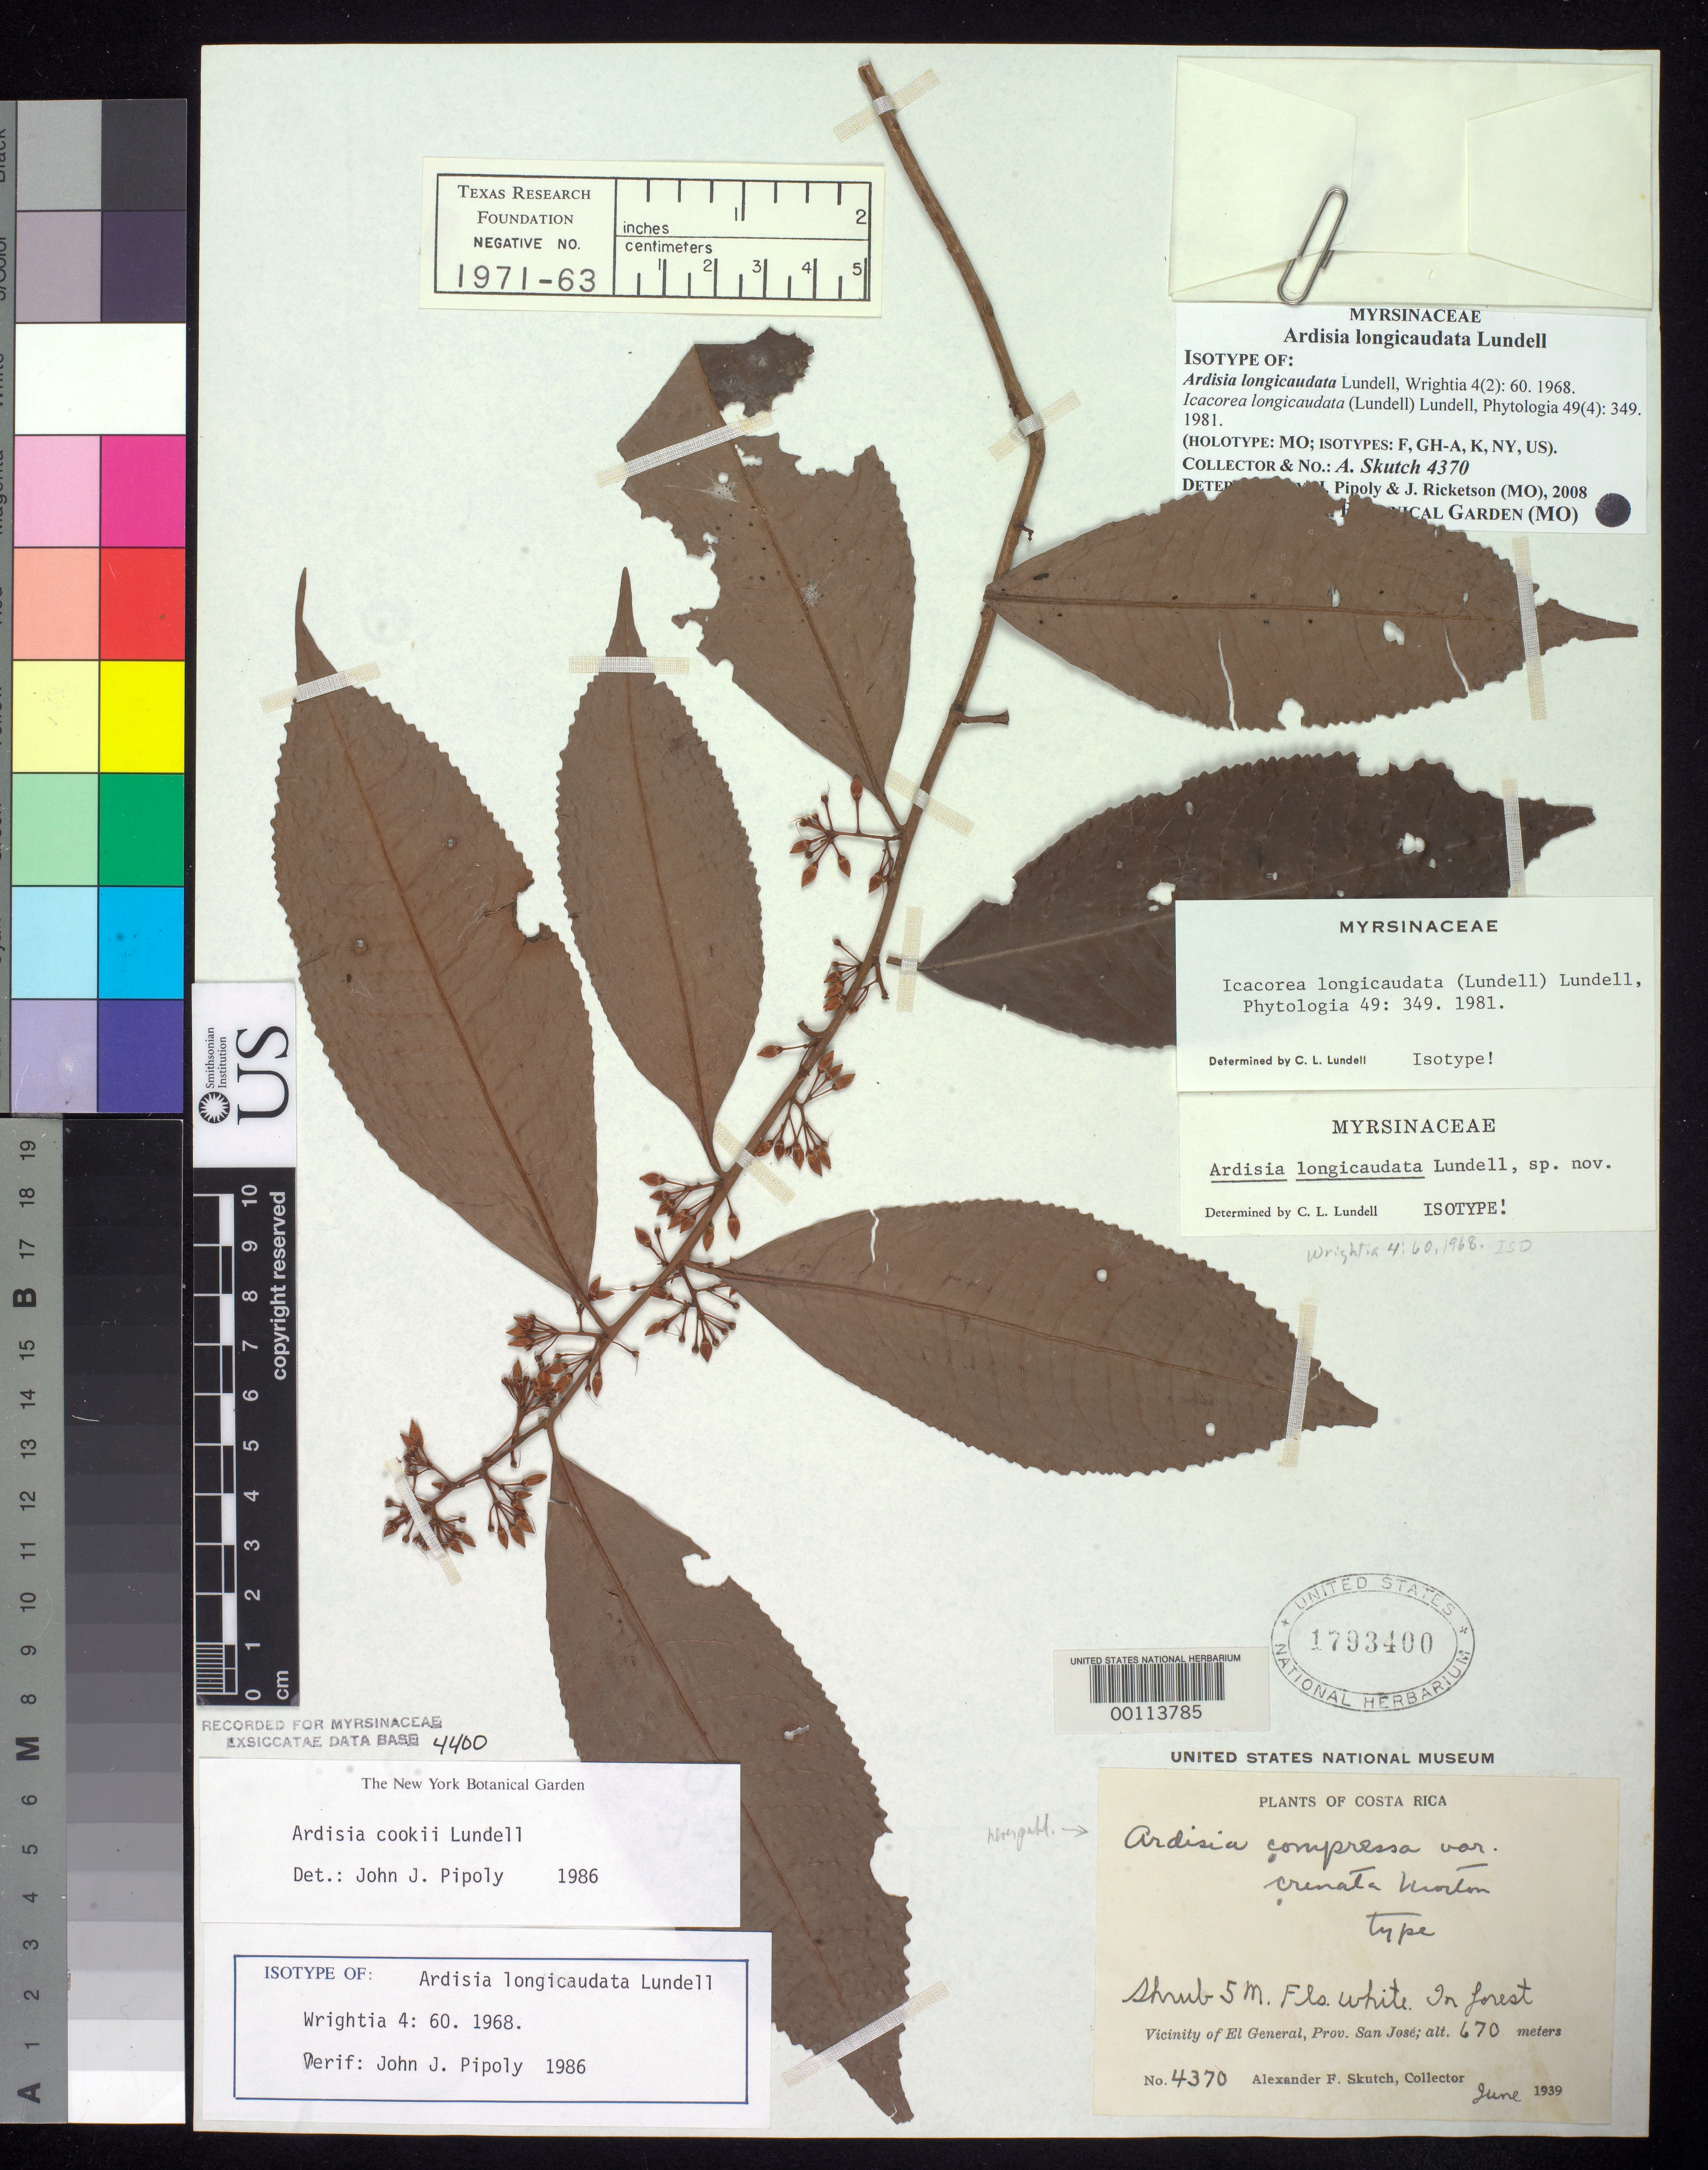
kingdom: Plantae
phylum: Tracheophyta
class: Magnoliopsida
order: Ericales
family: Primulaceae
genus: Ardisia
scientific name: Ardisia longicaudata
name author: Lundell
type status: Isotype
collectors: A. F. Skutch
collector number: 4370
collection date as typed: Jun 1939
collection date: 1939-06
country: Costa Rica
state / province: San José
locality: Vicinity of El General.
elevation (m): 670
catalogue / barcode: US 1793400